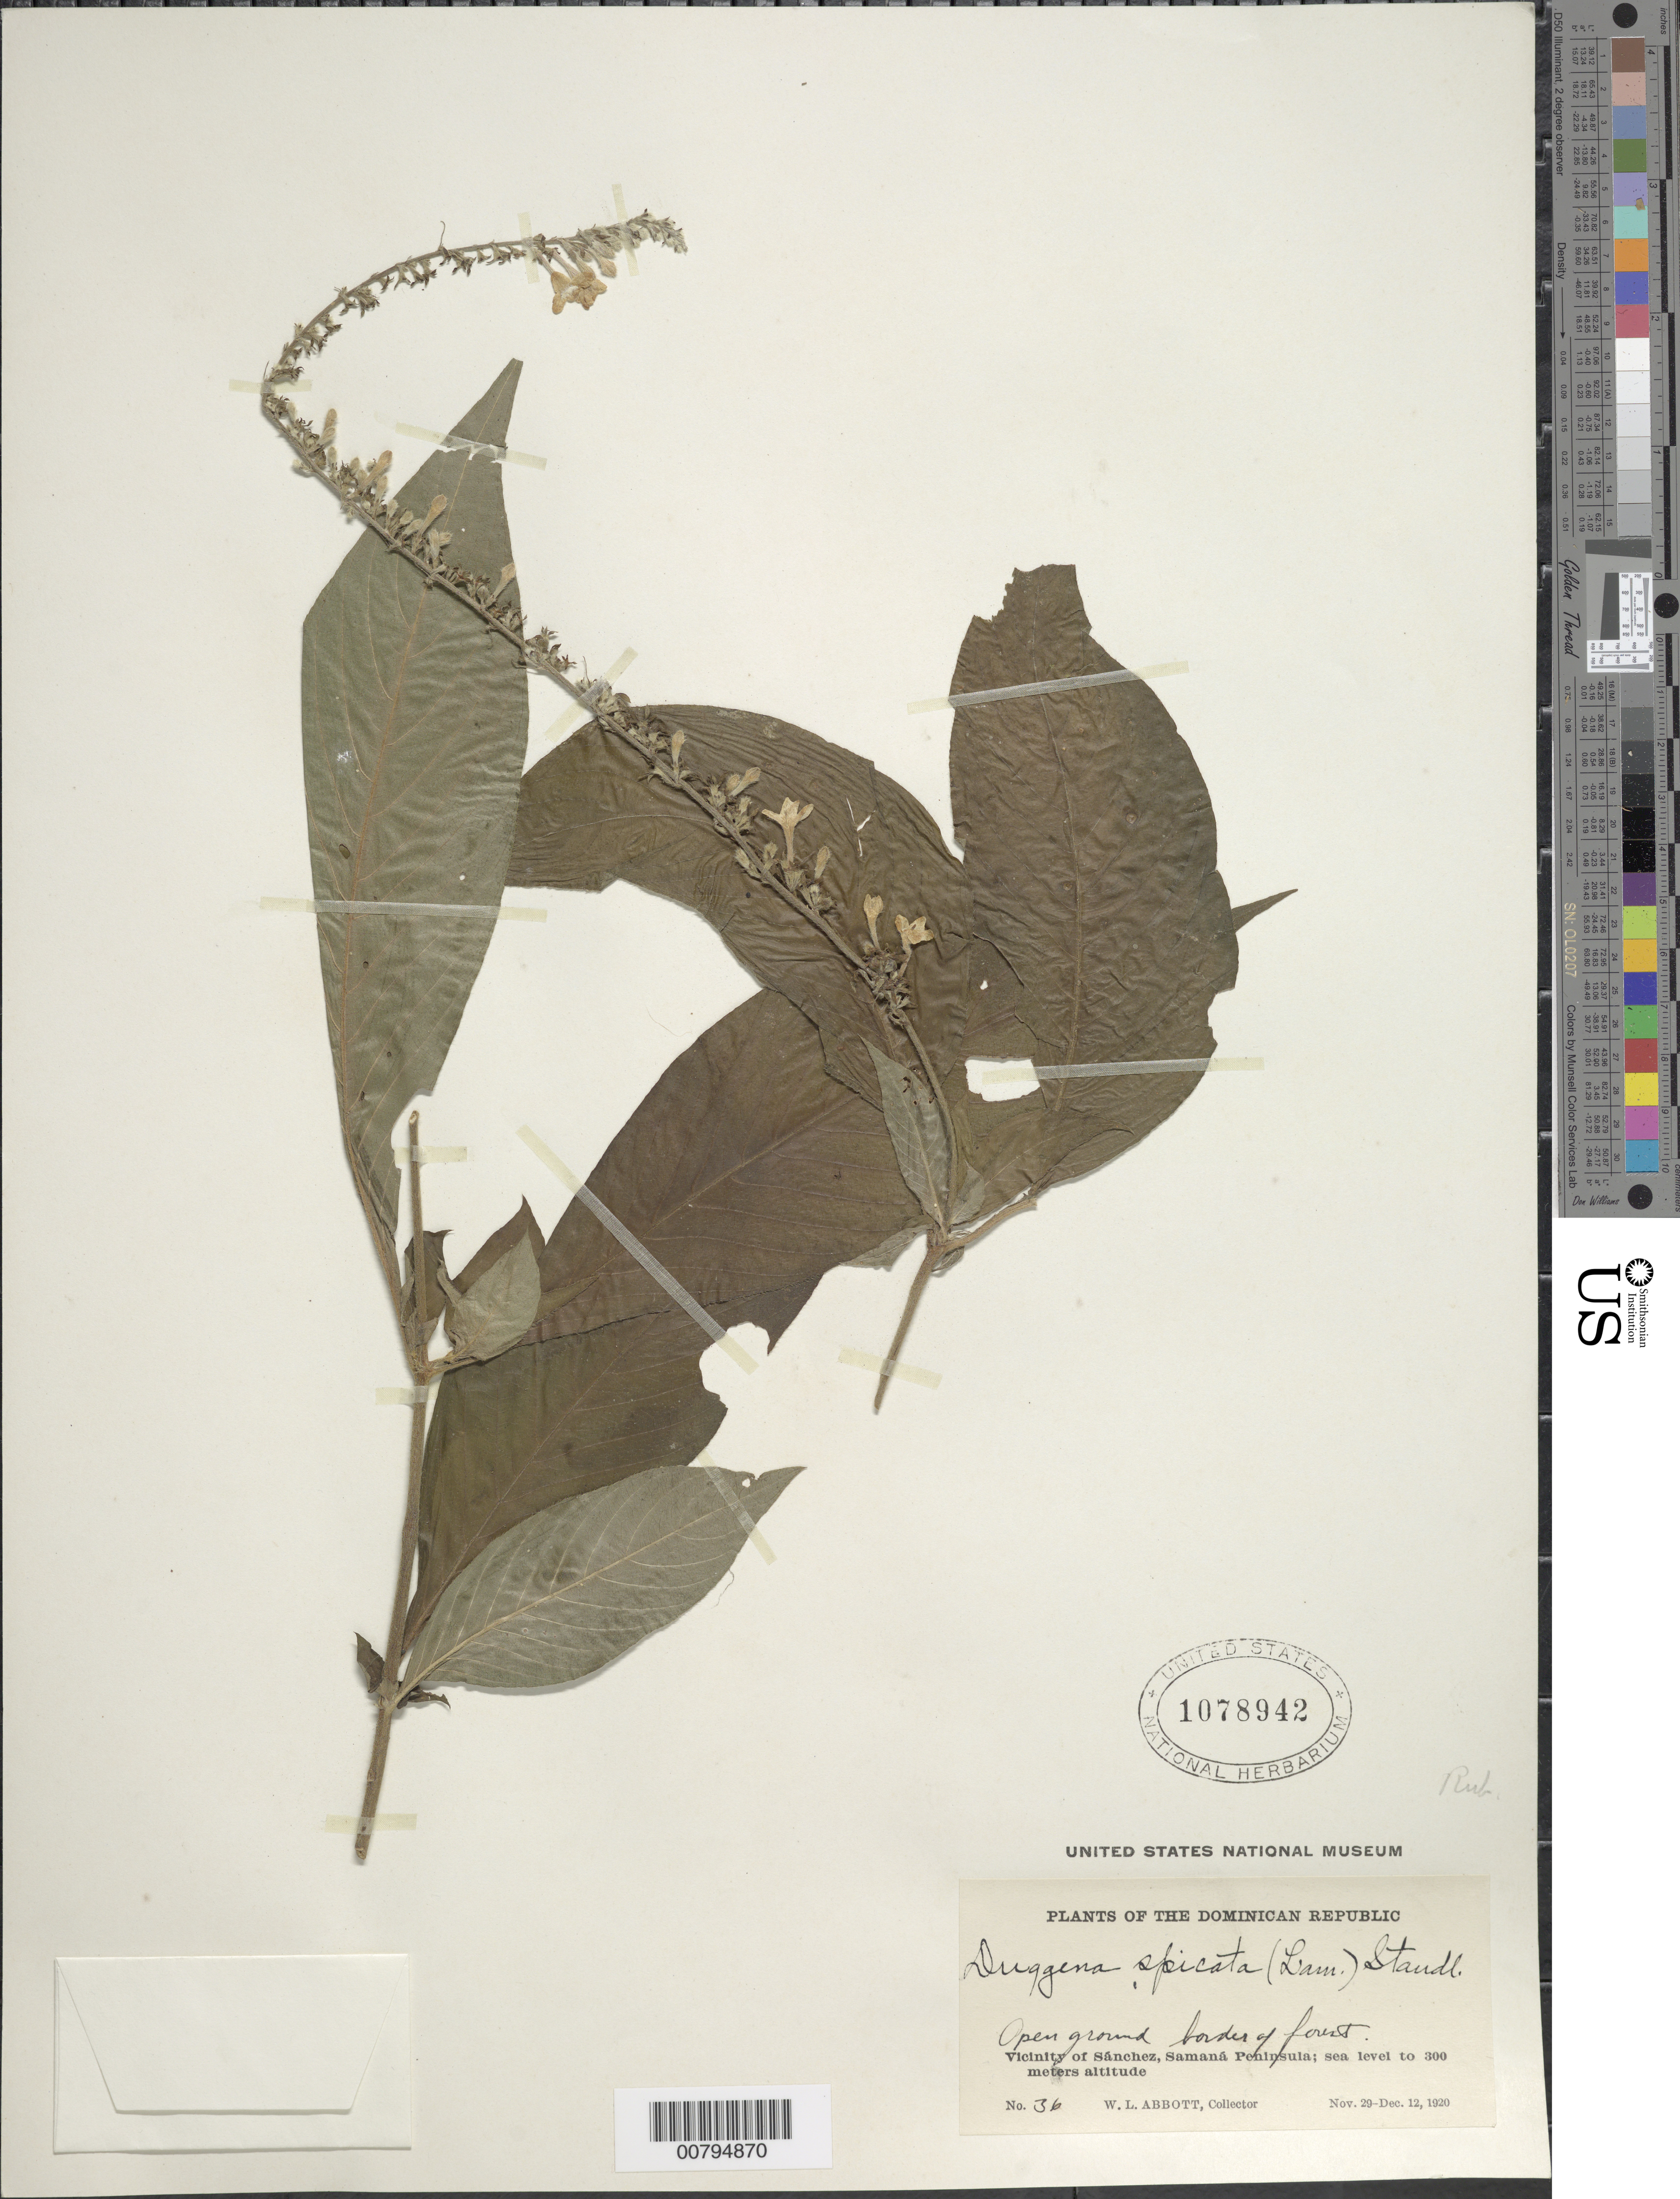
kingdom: Plantae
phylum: Tracheophyta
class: Magnoliopsida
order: Gentianales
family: Rubiaceae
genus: Gonzalagunia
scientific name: Gonzalagunia hirsuta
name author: Schum.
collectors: W. L. Abbott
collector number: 36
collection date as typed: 29 Nov 1920 to 12 Dec 1920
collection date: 1920-11-29/1920-12-12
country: Dominican Republic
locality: Vicinity of Sanchez, Samana Peninsula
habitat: Open ground, border of forest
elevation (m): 0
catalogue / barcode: US 1078942